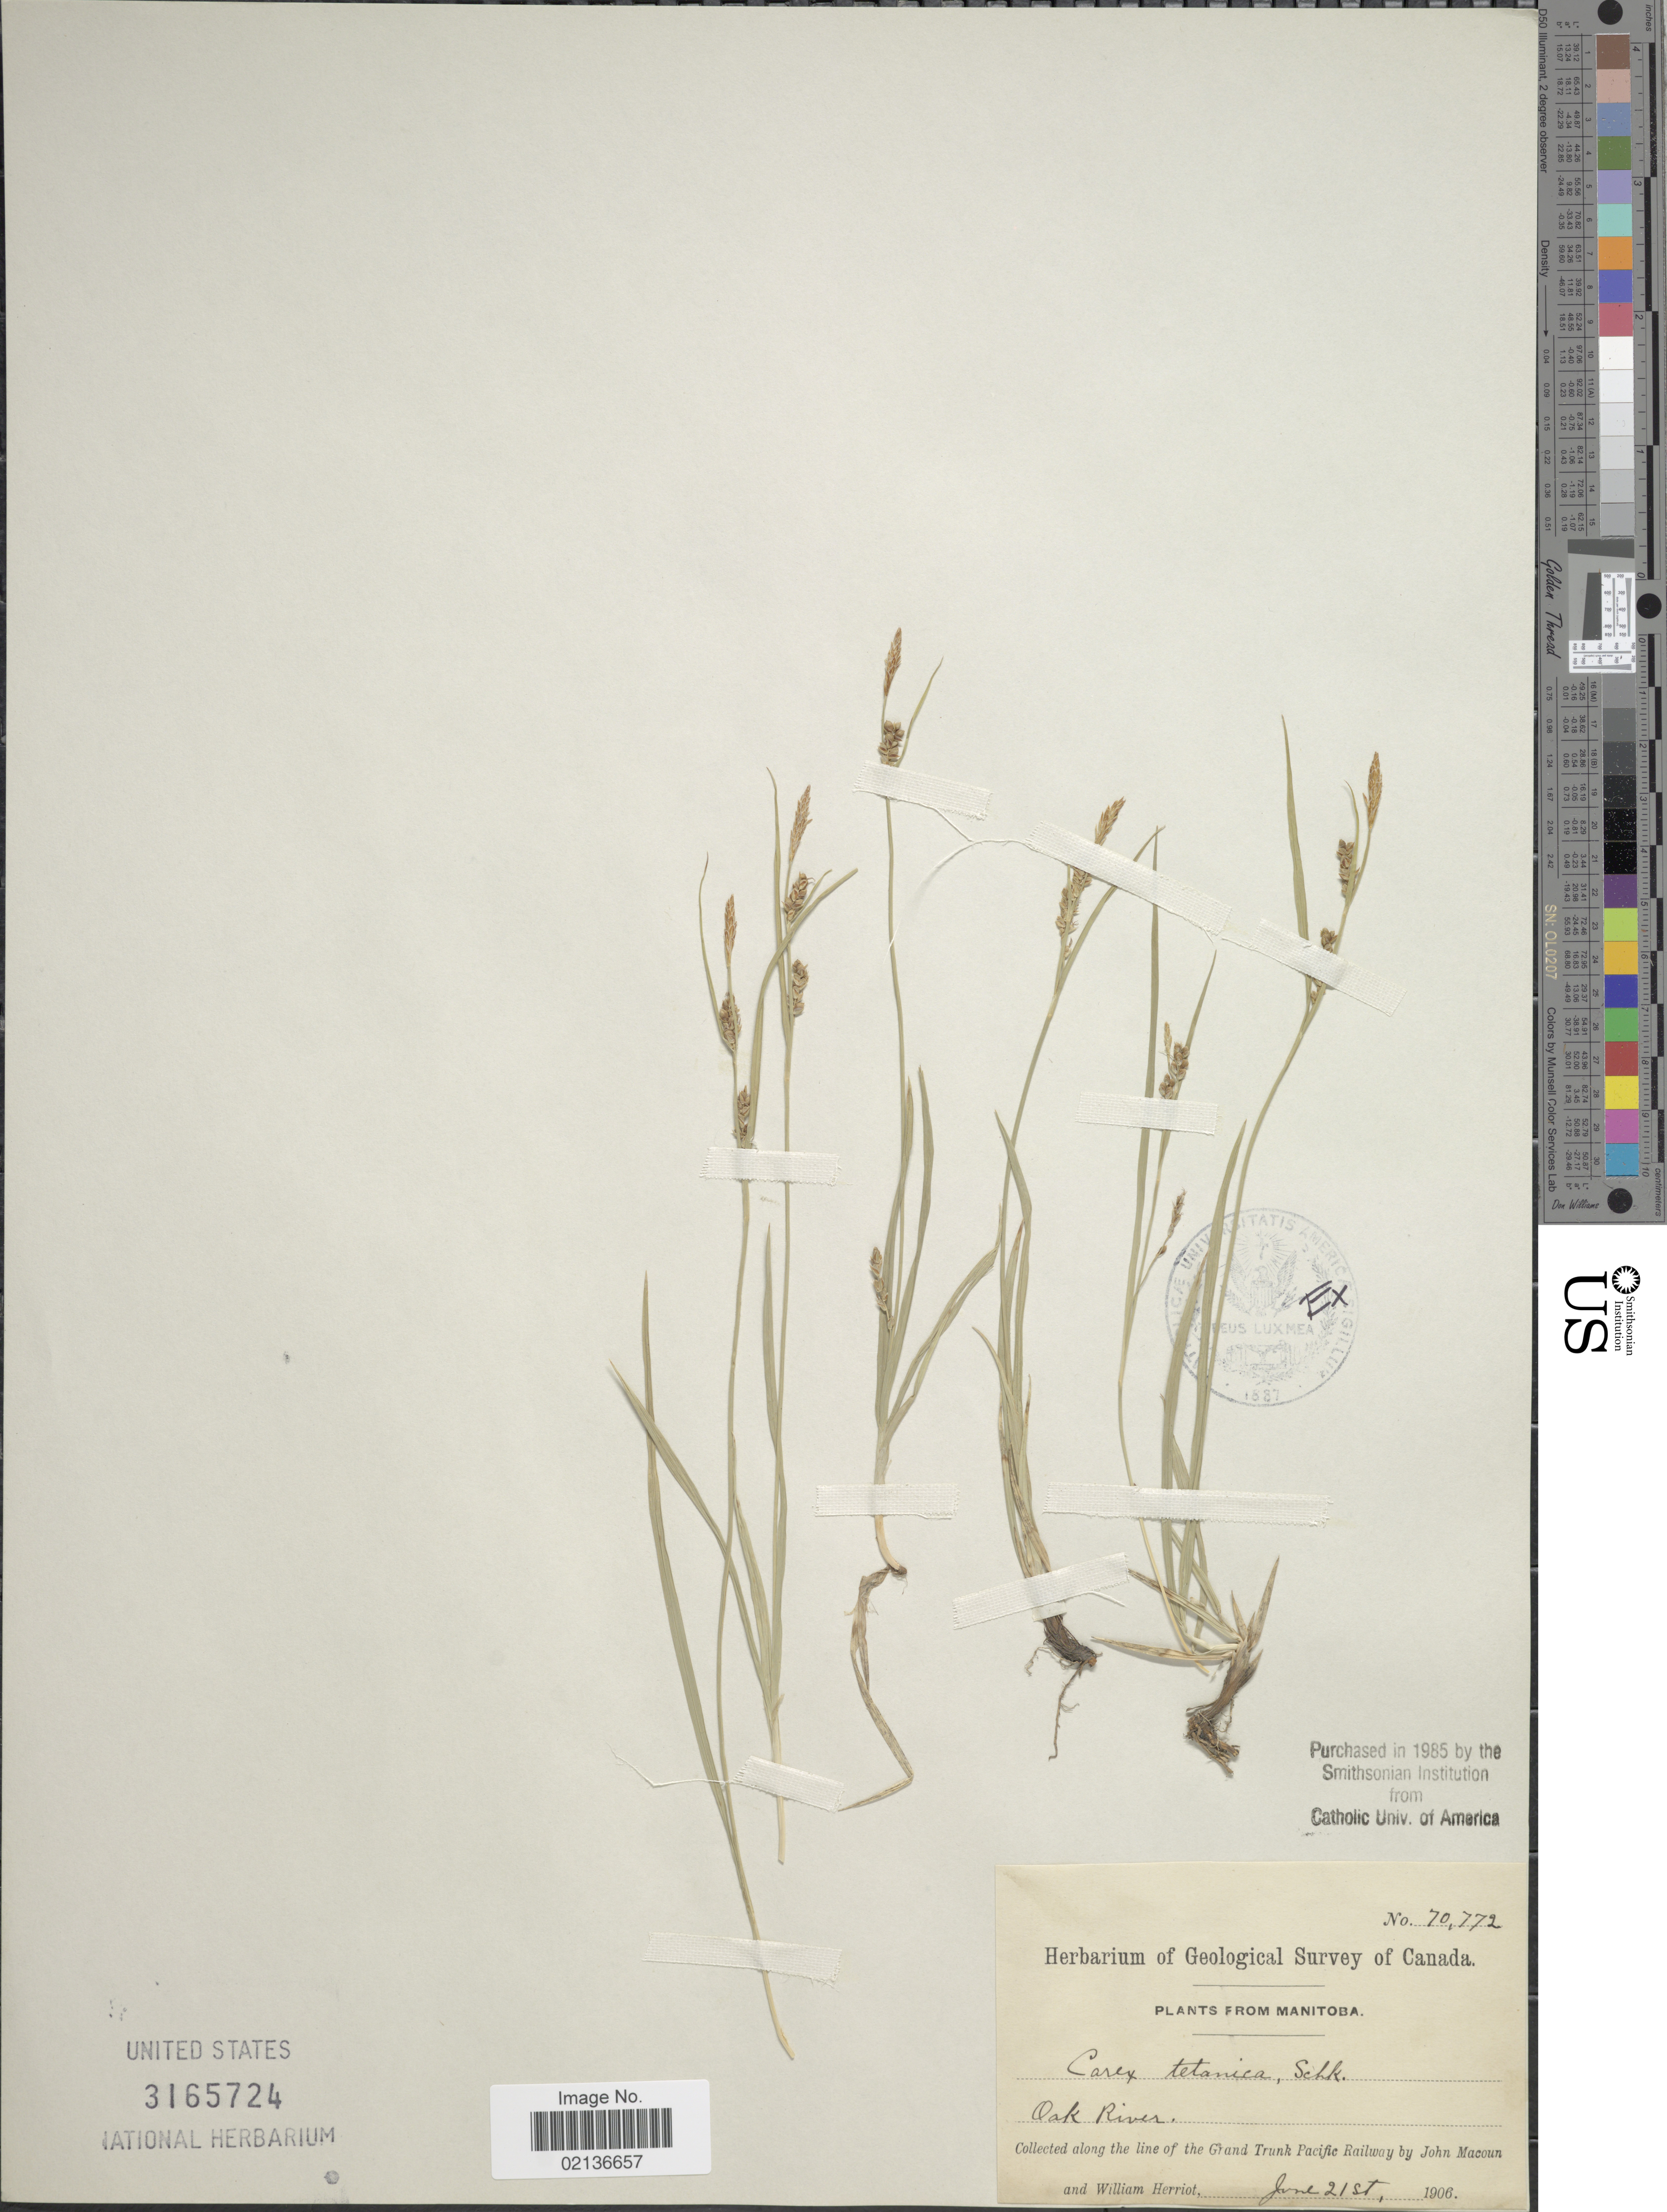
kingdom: Plantae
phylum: Tracheophyta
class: Liliopsida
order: Poales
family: Cyperaceae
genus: Carex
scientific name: Carex tetanica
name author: Schkuhr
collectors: J. Macoun & W. Herriot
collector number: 70772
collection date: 1906-06-21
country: Canada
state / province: Manitoba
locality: Oak River, along the line of the Grand Trunk Pacific Railway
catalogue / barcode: US 3165724